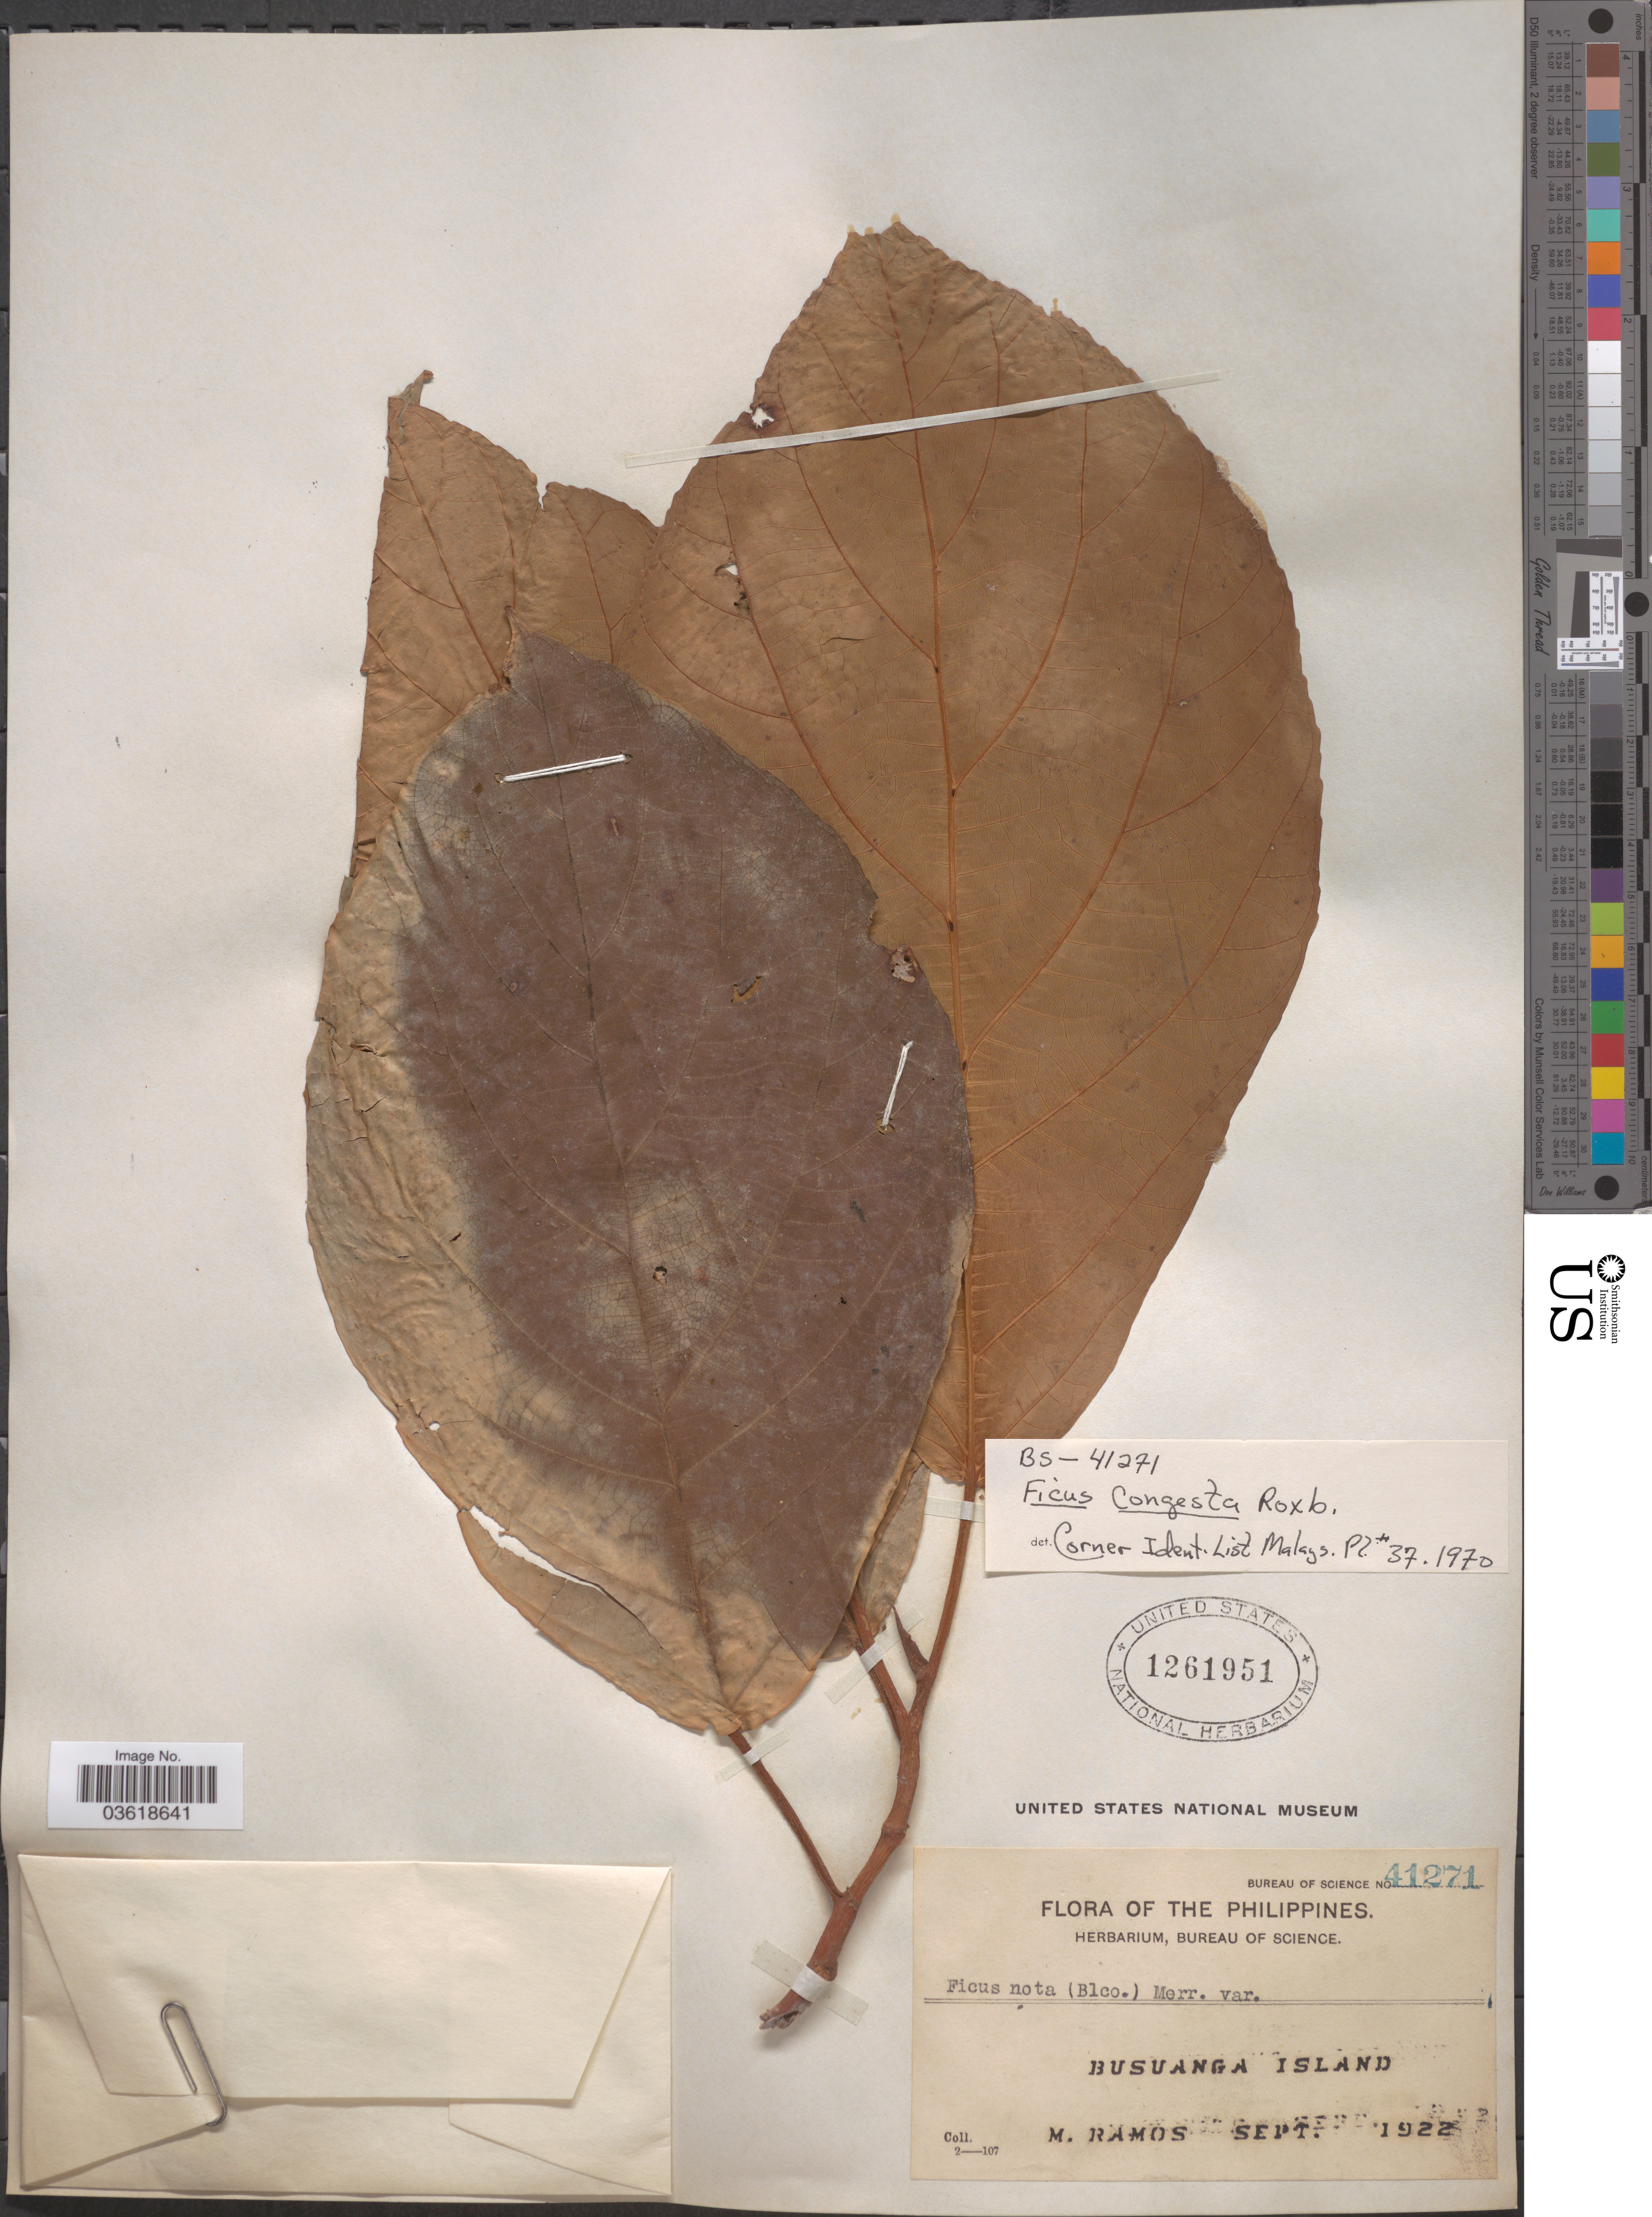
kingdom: Plantae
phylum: Tracheophyta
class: Magnoliopsida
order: Rosales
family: Moraceae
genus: Ficus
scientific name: Ficus congesta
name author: Roxb.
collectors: M. Ramos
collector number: Bureau of Science 41271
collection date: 1922-09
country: Philippines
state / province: Mimaropa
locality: Busuanga Island.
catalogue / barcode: US 1261951